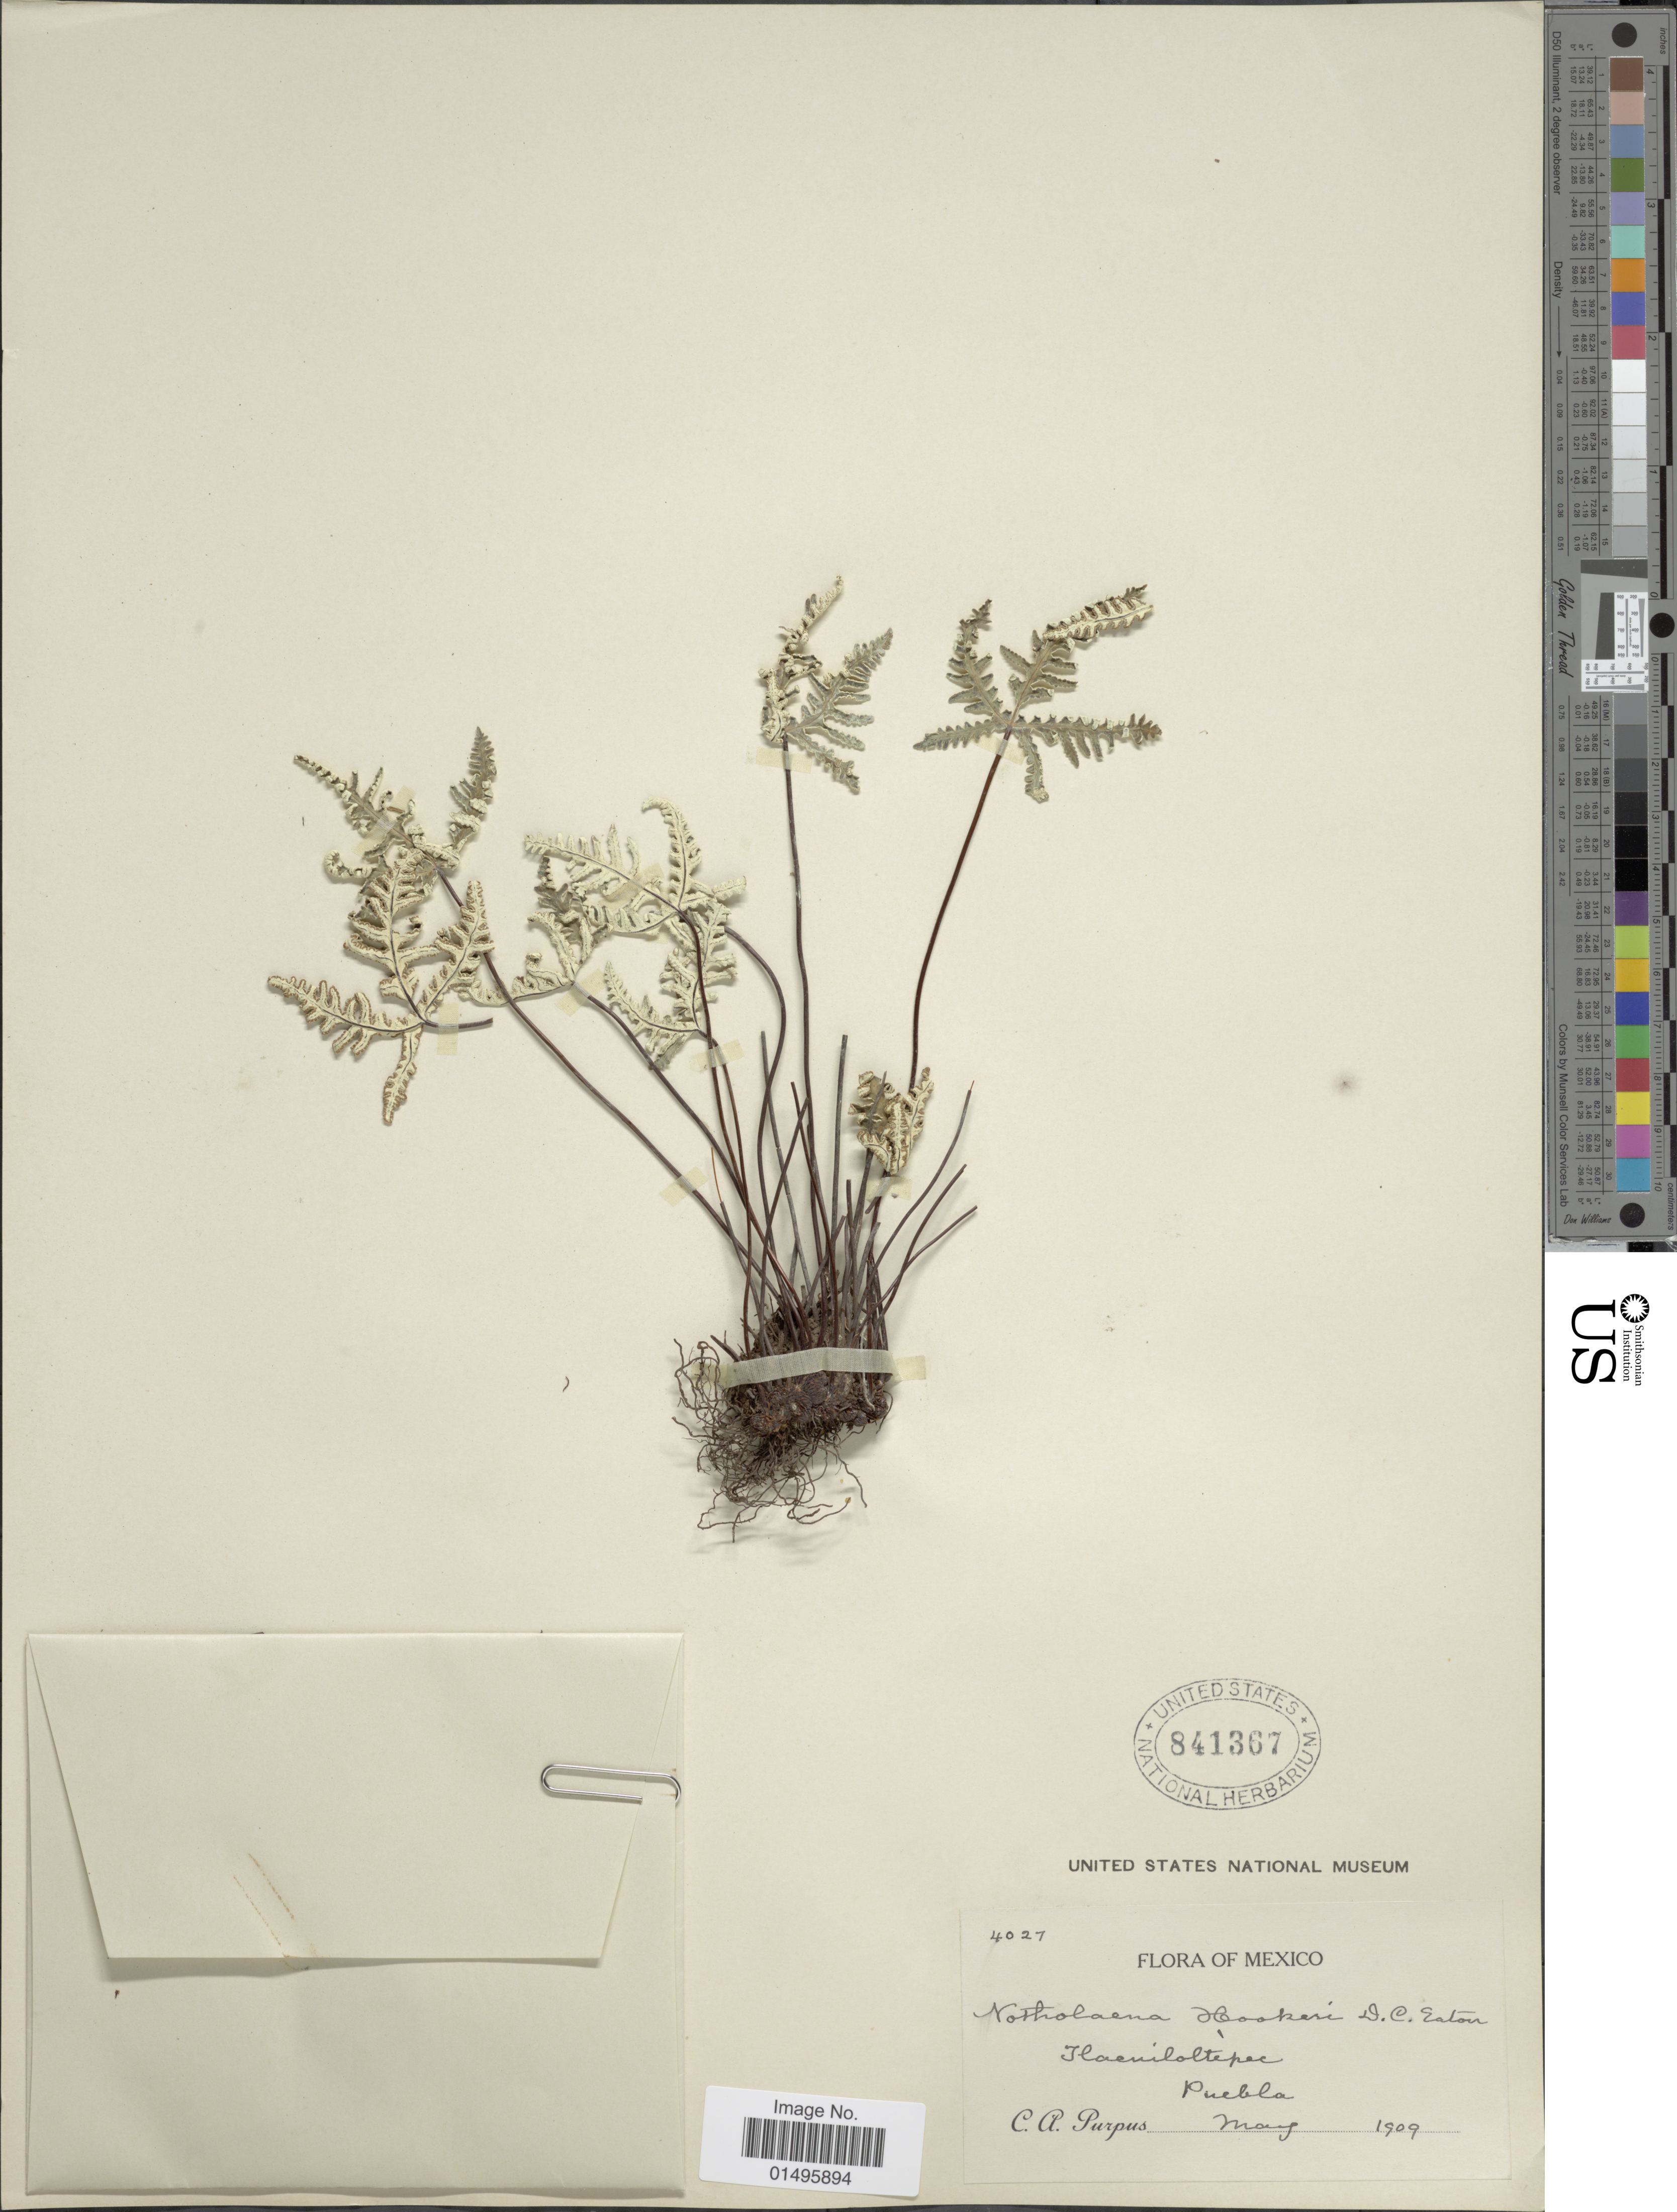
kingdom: Plantae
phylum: Tracheophyta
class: Polypodiopsida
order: Polypodiales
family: Pteridaceae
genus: Notholaena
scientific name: Notholaena standleyi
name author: Maxon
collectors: C. A. Purpus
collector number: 4027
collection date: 1909-05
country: Mexico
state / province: Puebla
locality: Mexico, Tlacuiloltepec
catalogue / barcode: US 841367